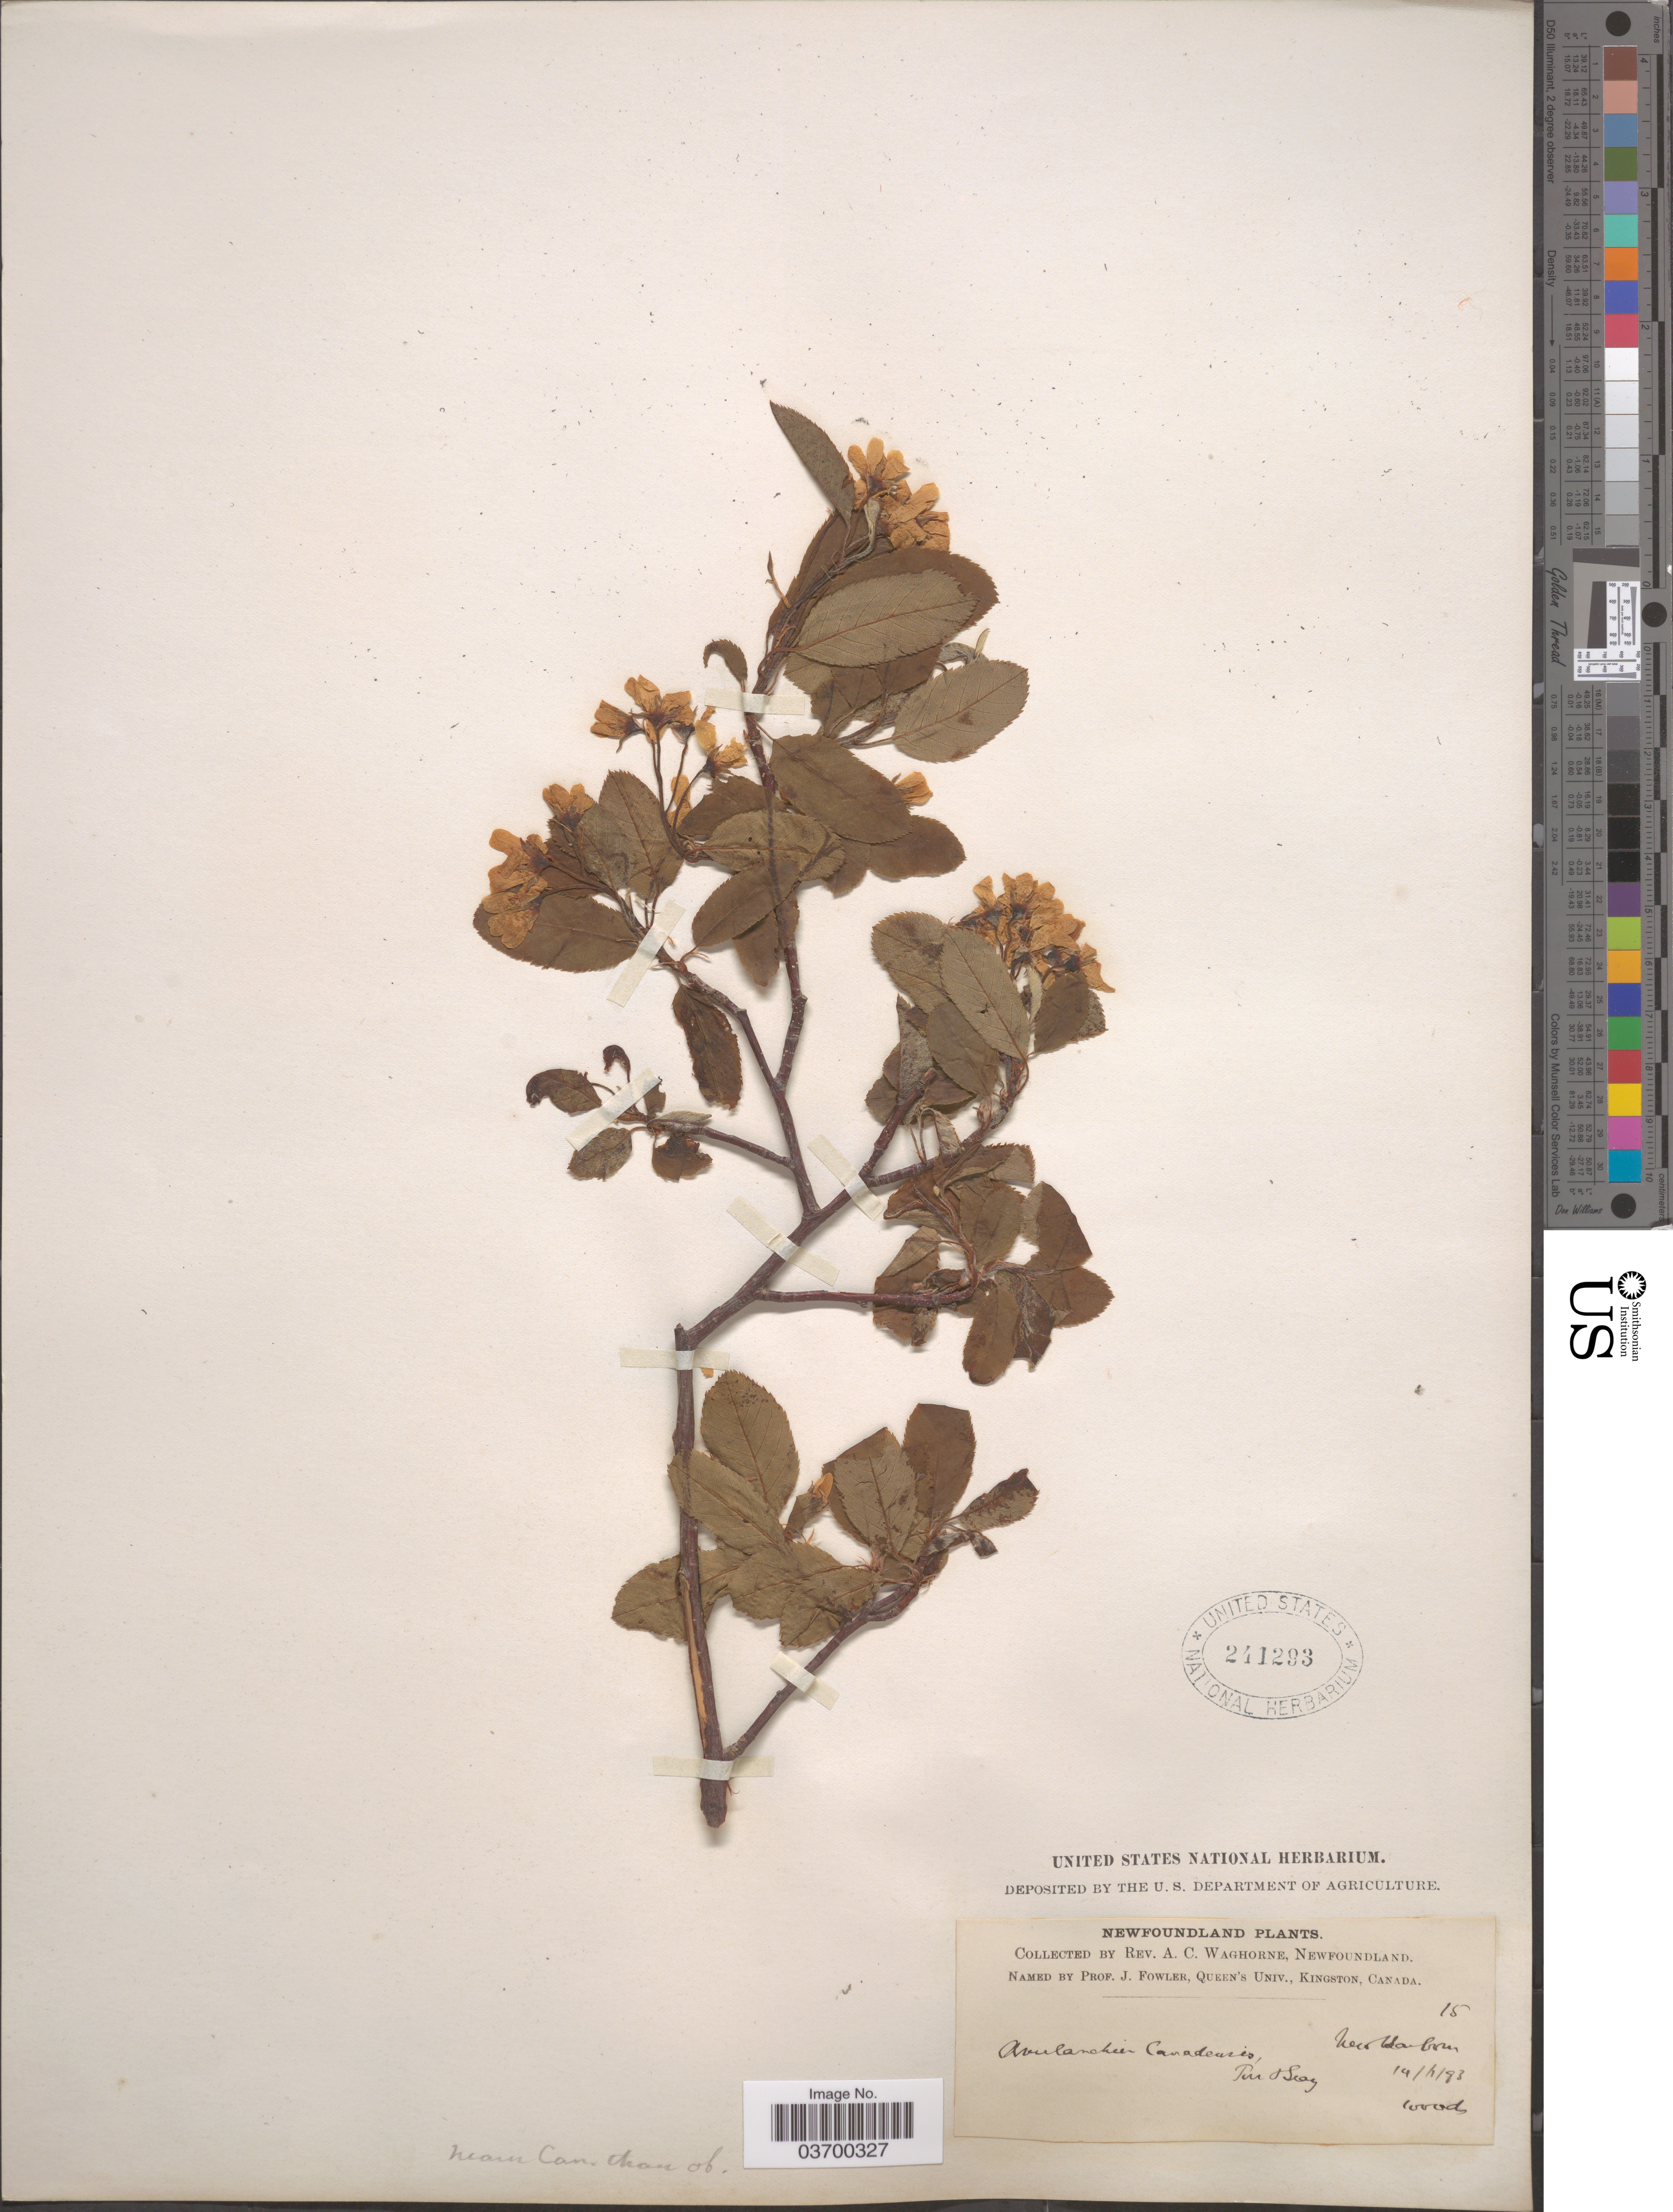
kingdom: Plantae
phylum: Tracheophyta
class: Magnoliopsida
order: Rosales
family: Rosaceae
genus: Amelanchier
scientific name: Amelanchier canadensis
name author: (L.) Medic.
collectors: A. Waghorne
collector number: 15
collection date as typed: Transcribed d/m/y: 14/1/93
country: Canada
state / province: Newfoundland and Labrador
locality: Near Harbour.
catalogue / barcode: US 241293